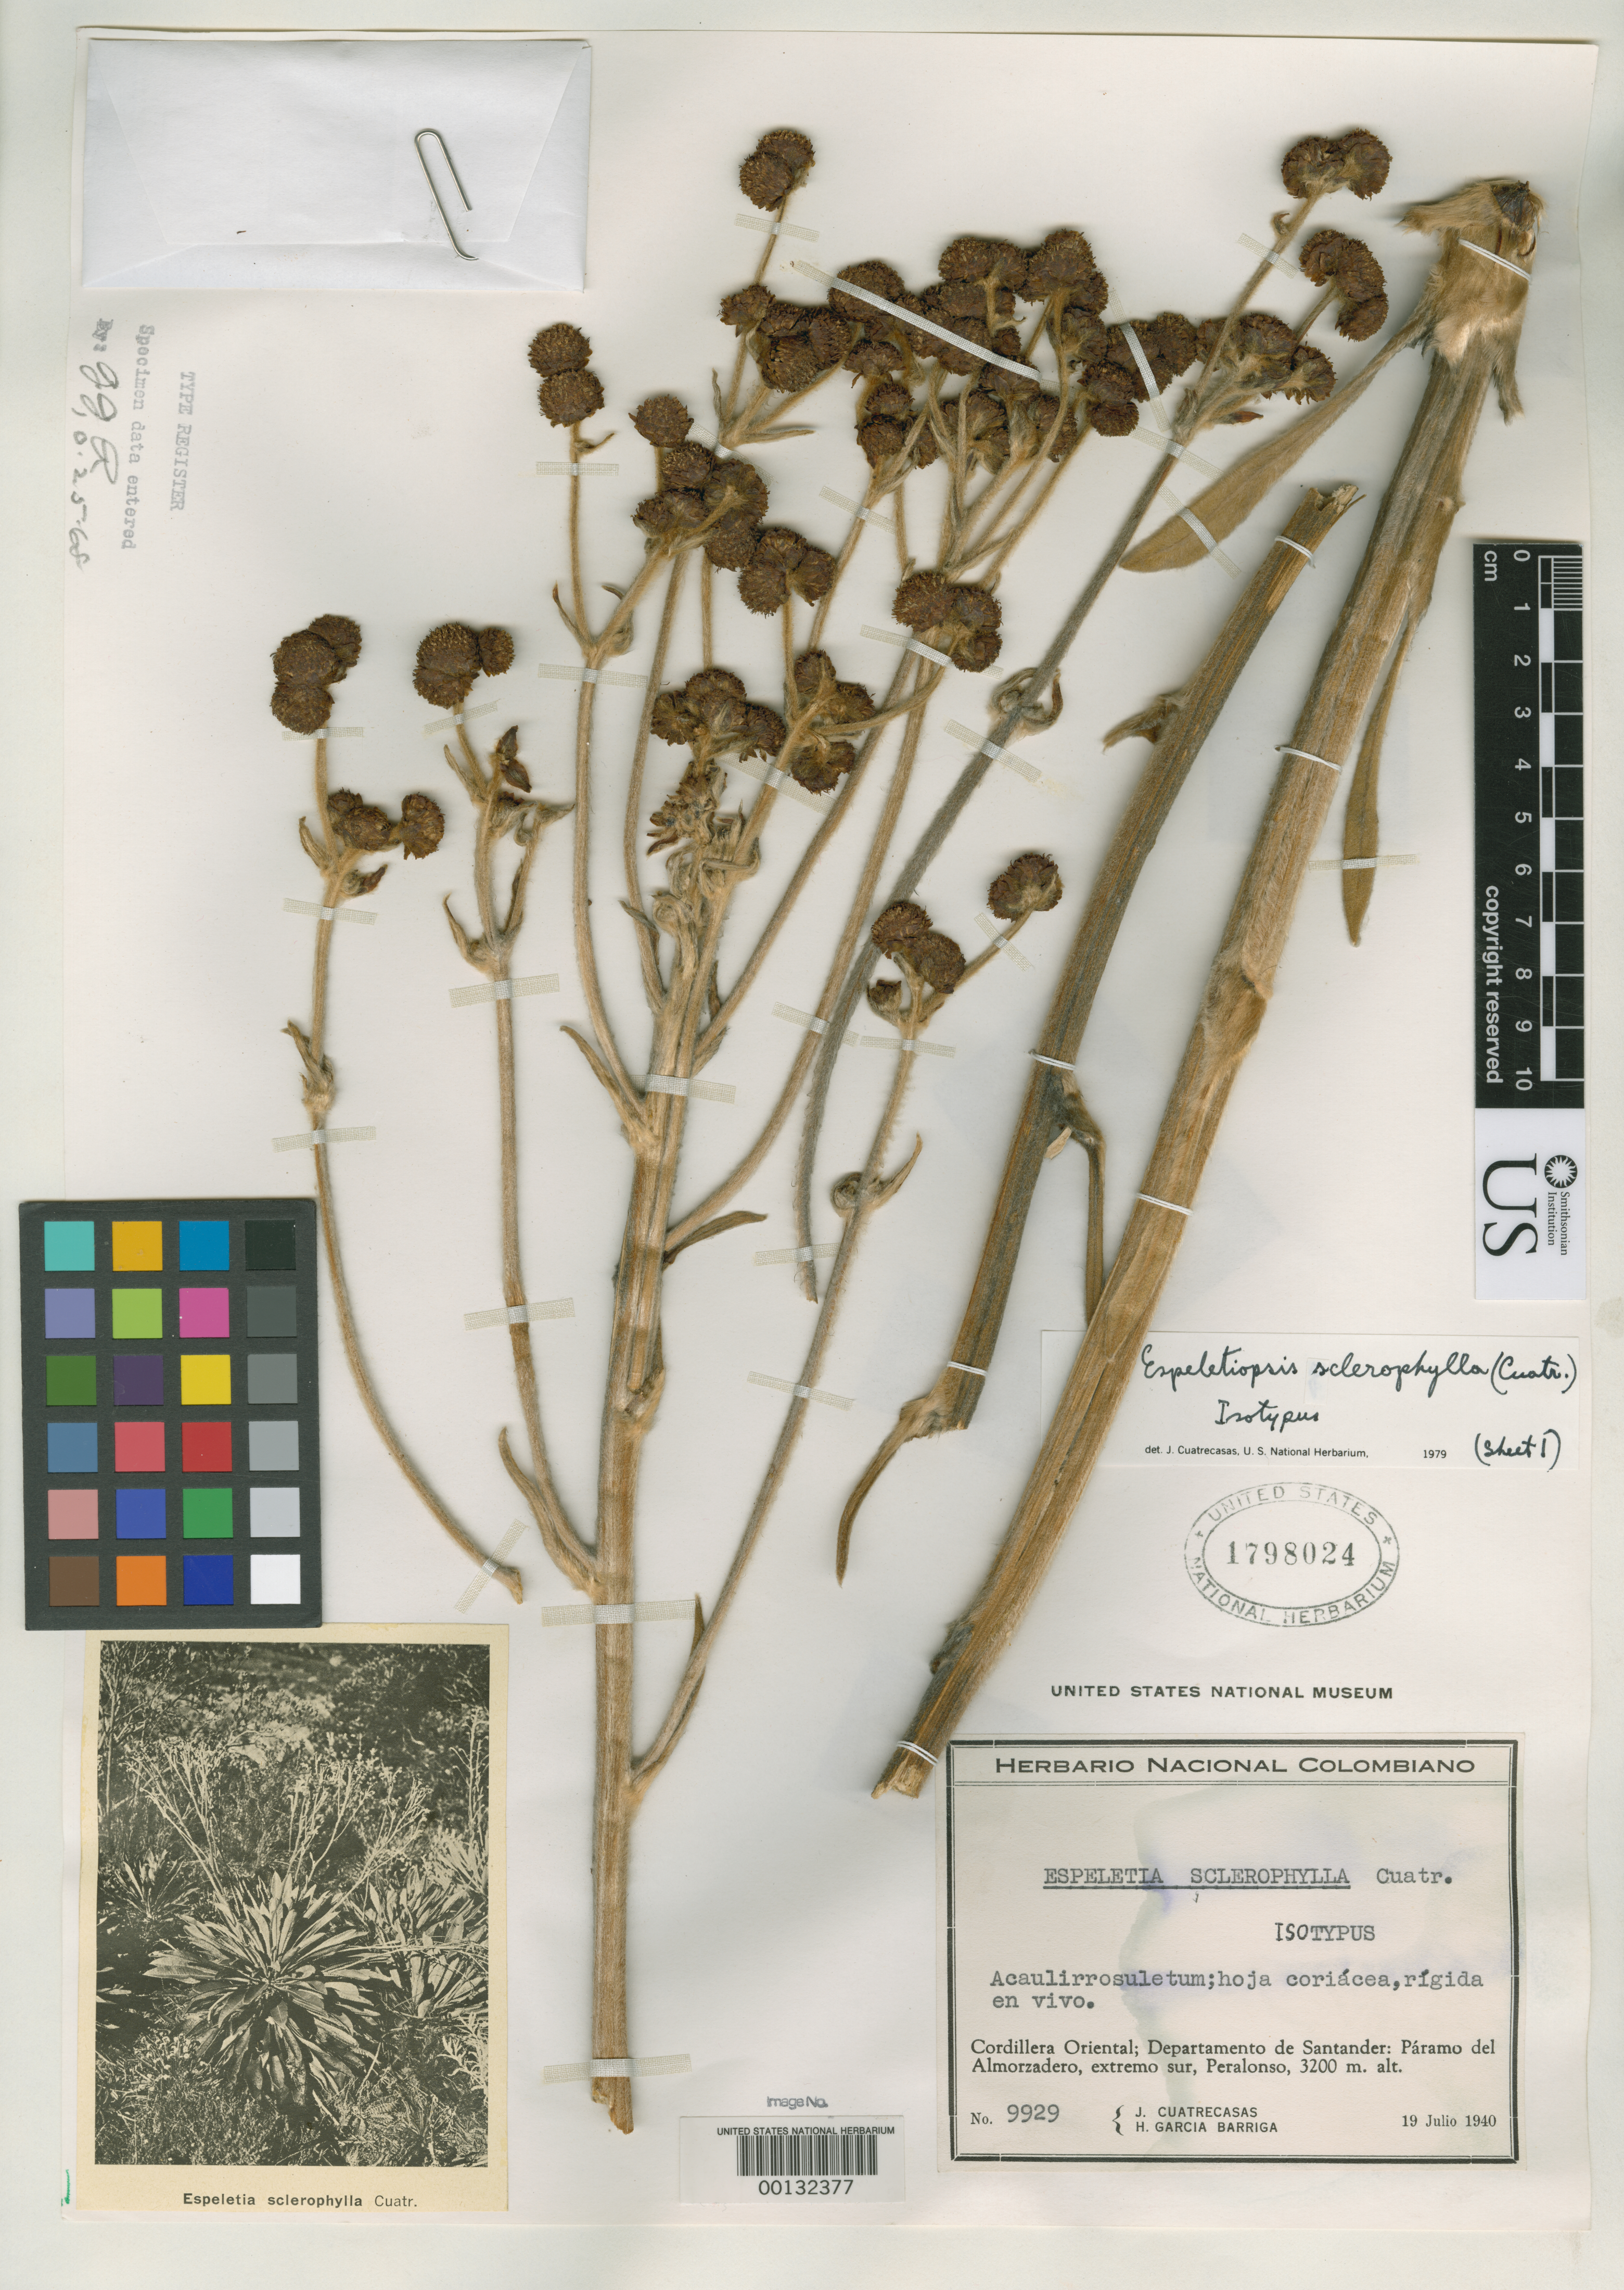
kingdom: Plantae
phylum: Tracheophyta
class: Magnoliopsida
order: Asterales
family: Asteraceae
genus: Espeletia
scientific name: Espeletia sclerophylla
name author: Cuatrec.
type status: Isotype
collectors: J. Cuatrecasas & H. García Barriga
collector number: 9929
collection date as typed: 19 Jul 1940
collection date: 1940-07-19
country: Colombia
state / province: Santander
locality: Cordillera Oriental, Páramo del Amorzadero, extremo sur, Peralonso. [Cordillera Oriental, Páramo del Amorzadero, S end, Peralonso.]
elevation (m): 3200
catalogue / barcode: US 1798024